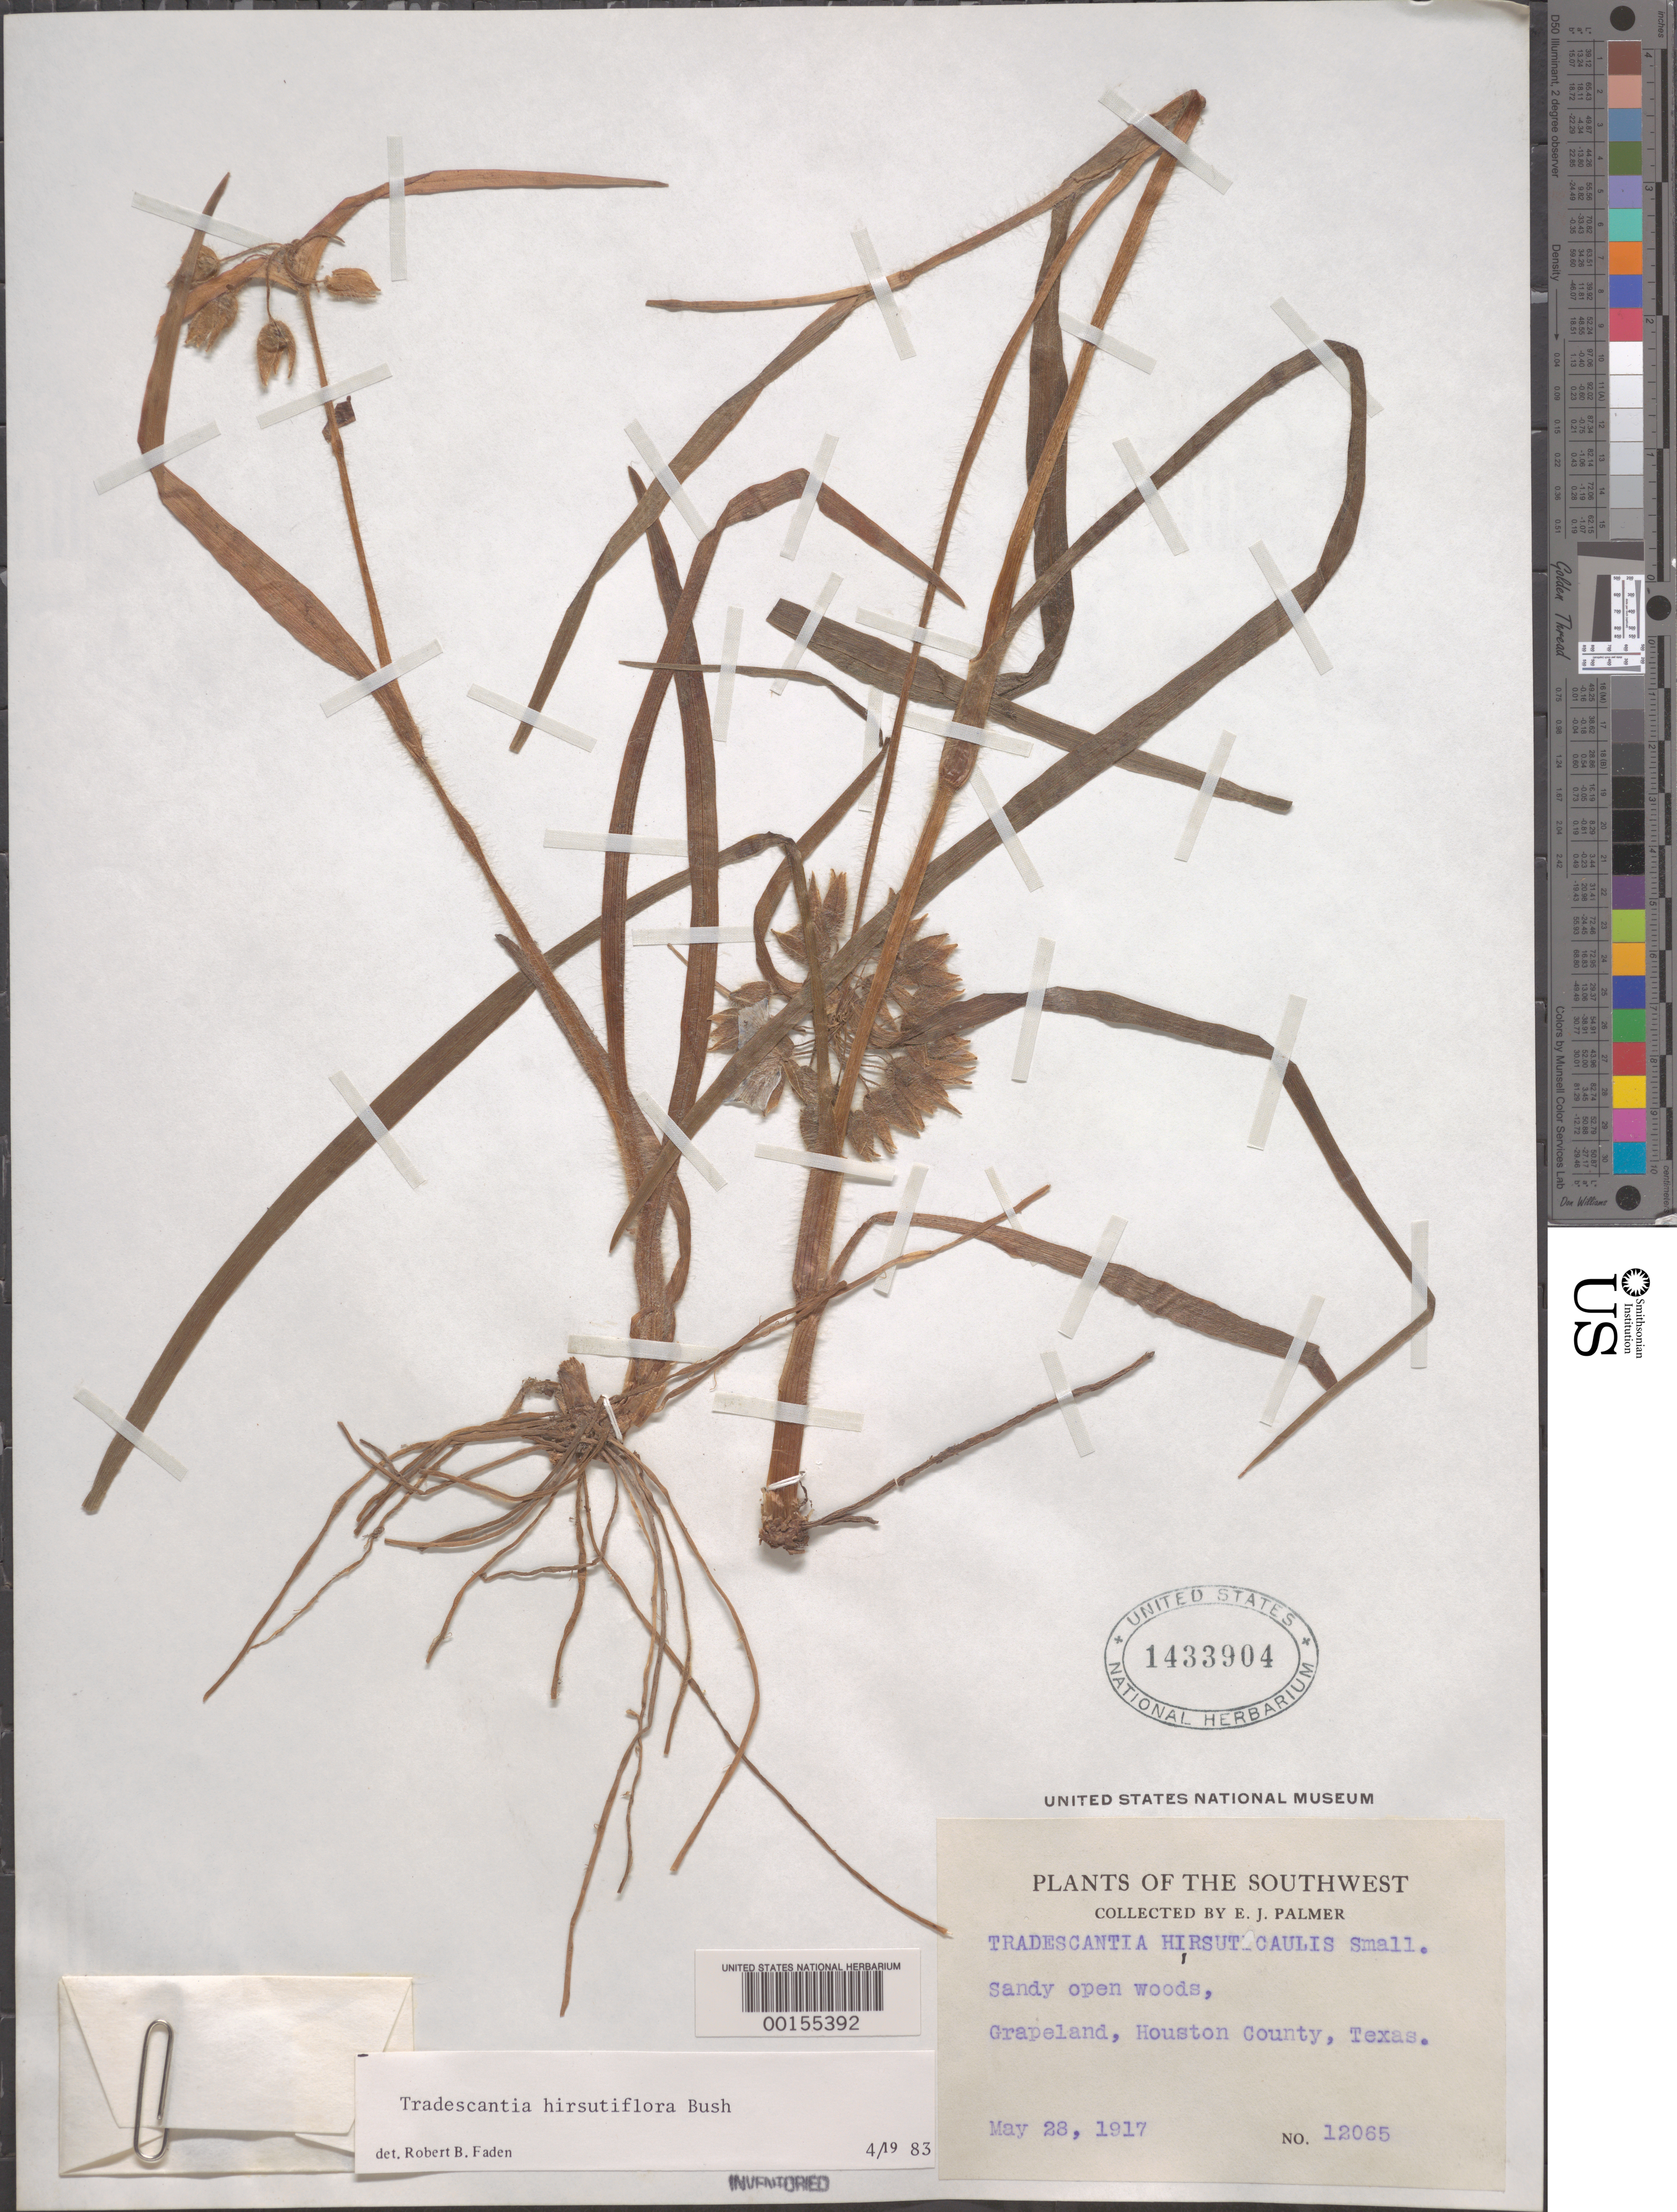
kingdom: Plantae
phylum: Tracheophyta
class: Liliopsida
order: Commelinales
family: Commelinaceae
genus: Tradescantia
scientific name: Tradescantia hirsutiflora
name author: Bush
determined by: Faden, Robert B., (US), Smithsonian Institution - National Museum of Natural History (UNITED STATES)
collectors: E. J. Palmer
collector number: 12065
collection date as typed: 28 May 1917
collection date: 1917-05-28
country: United States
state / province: Texas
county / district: Houston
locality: Grapeland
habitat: Open, sandy woods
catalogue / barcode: US 1433904